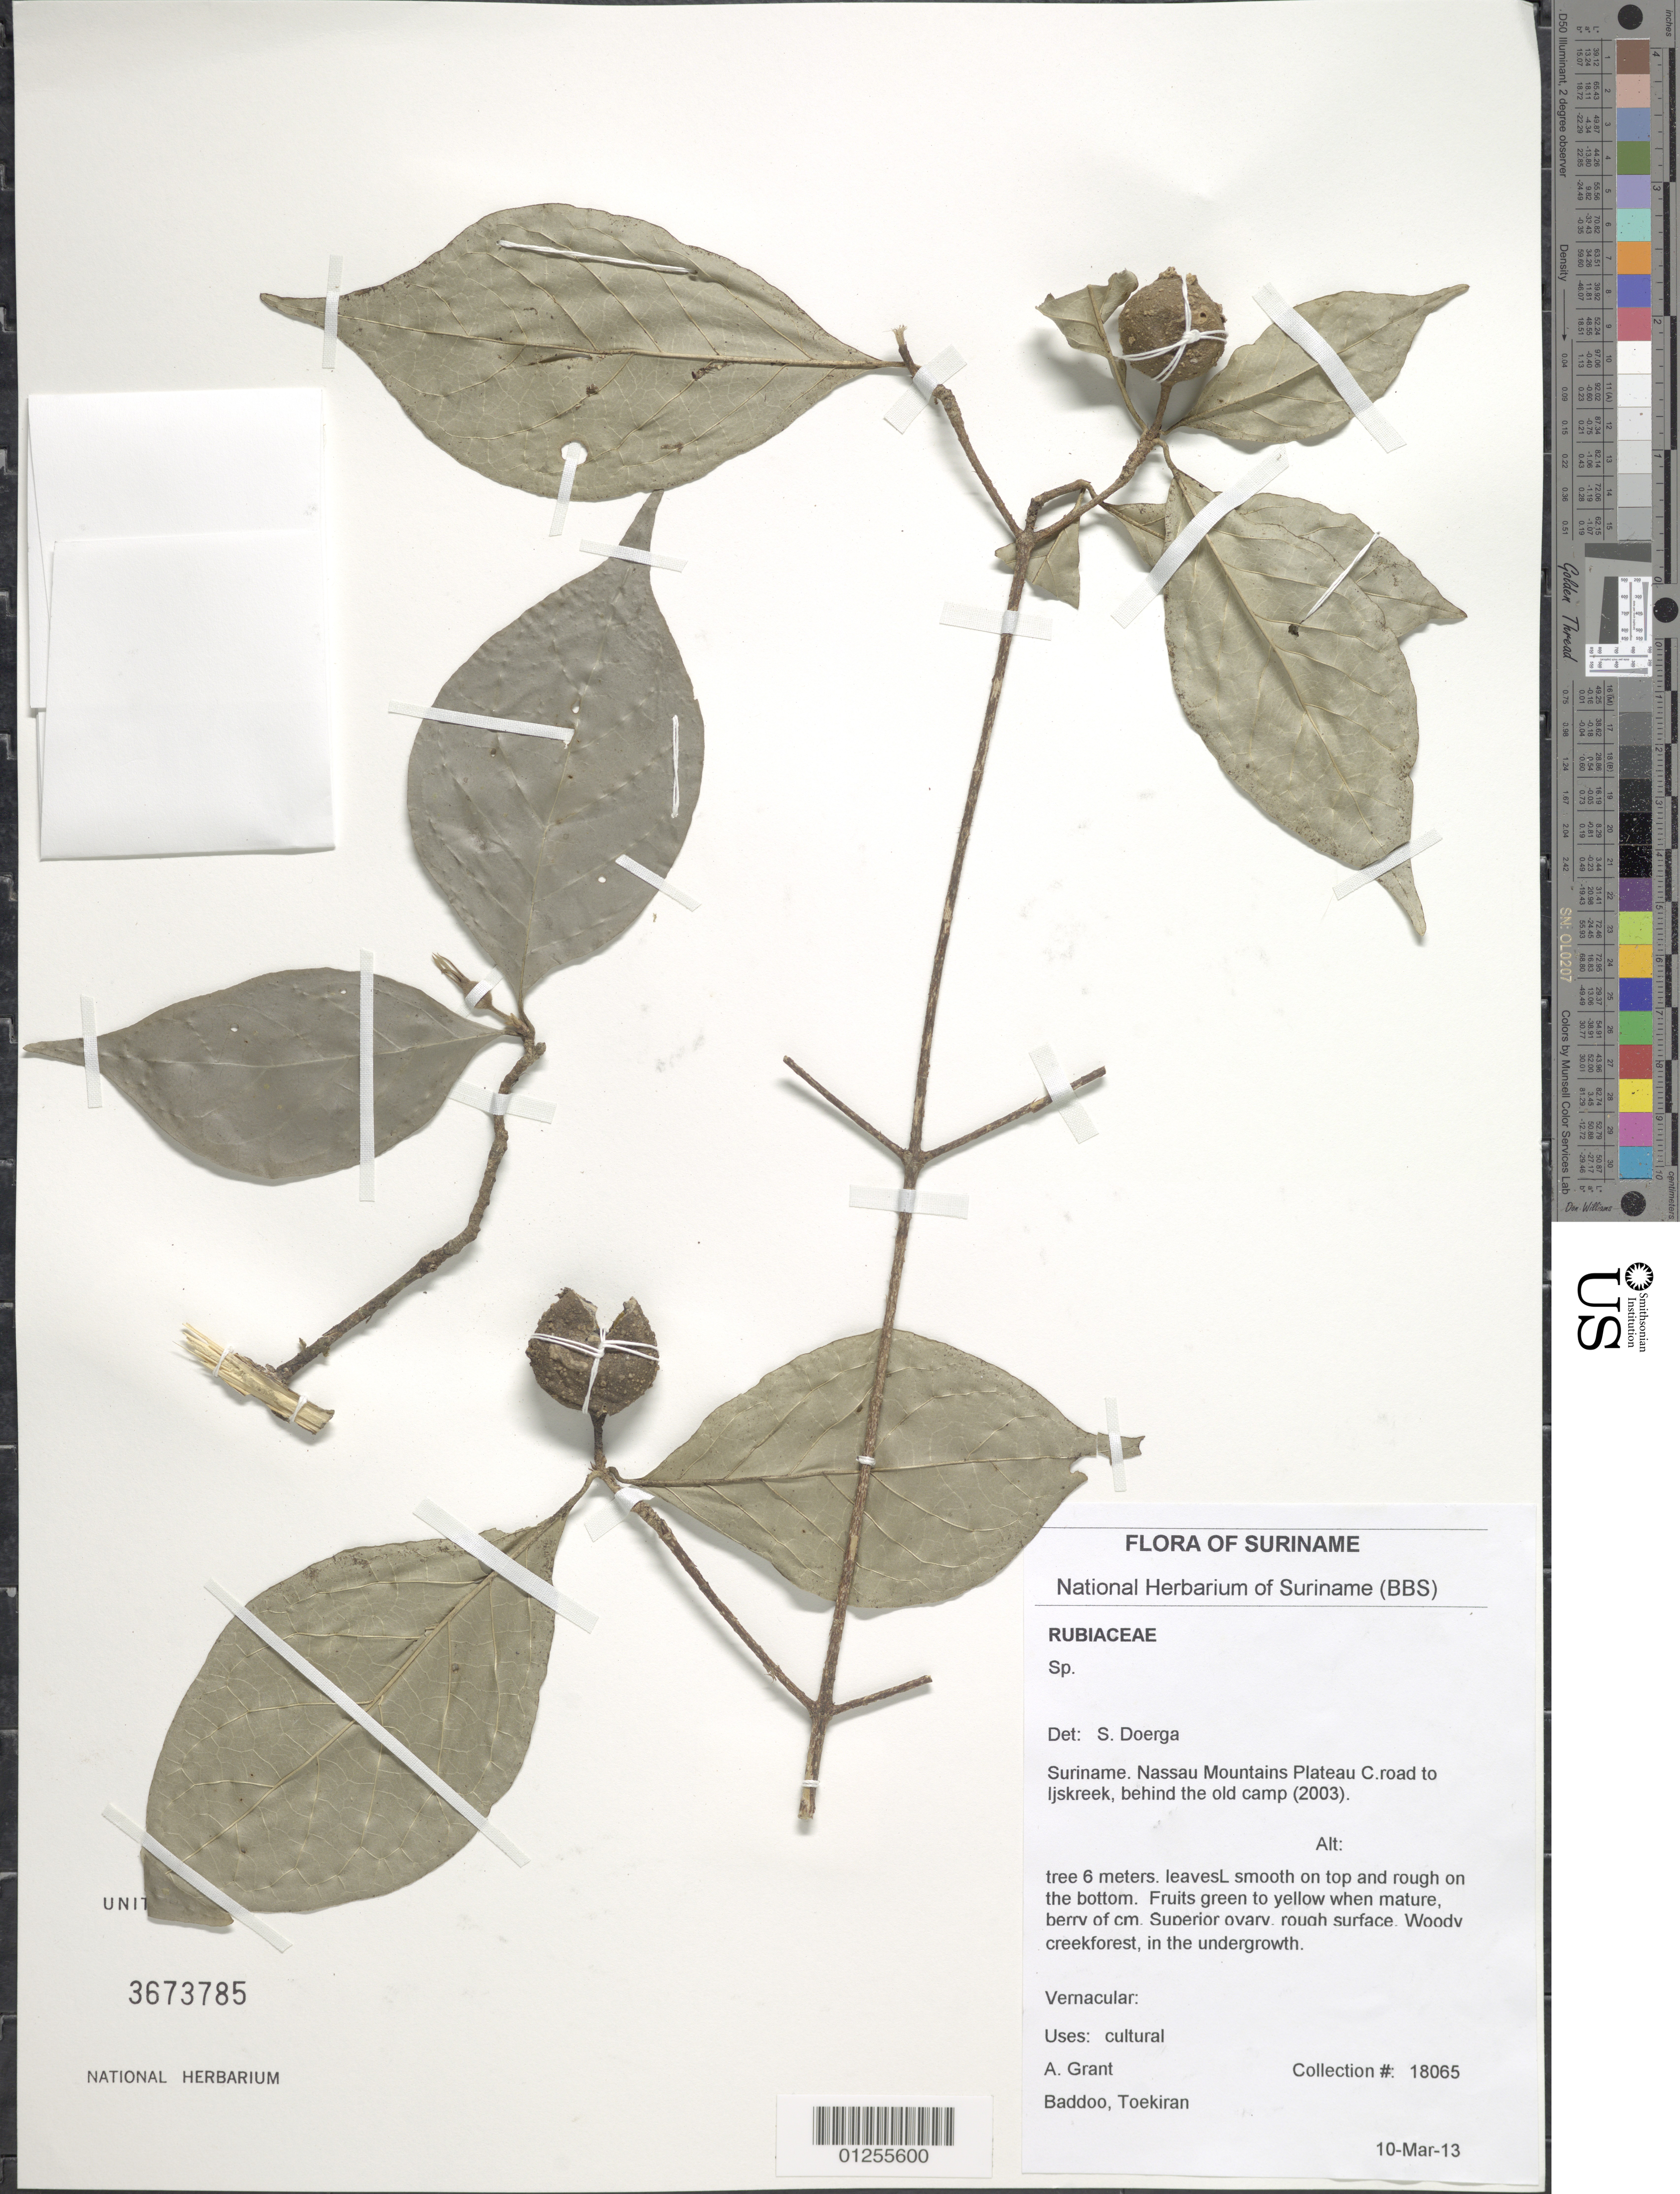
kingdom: Plantae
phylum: Tracheophyta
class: Magnoliopsida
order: Gentianales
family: Rubiaceae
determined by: Doerga, S.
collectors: A. Grant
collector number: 18065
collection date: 2010-03-13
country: Suriname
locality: Nassau Mountains Plateau C. Road to ljskreek, behind the old camp (2003)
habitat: Creekforest, in the undergrowth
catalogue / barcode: US 3673785